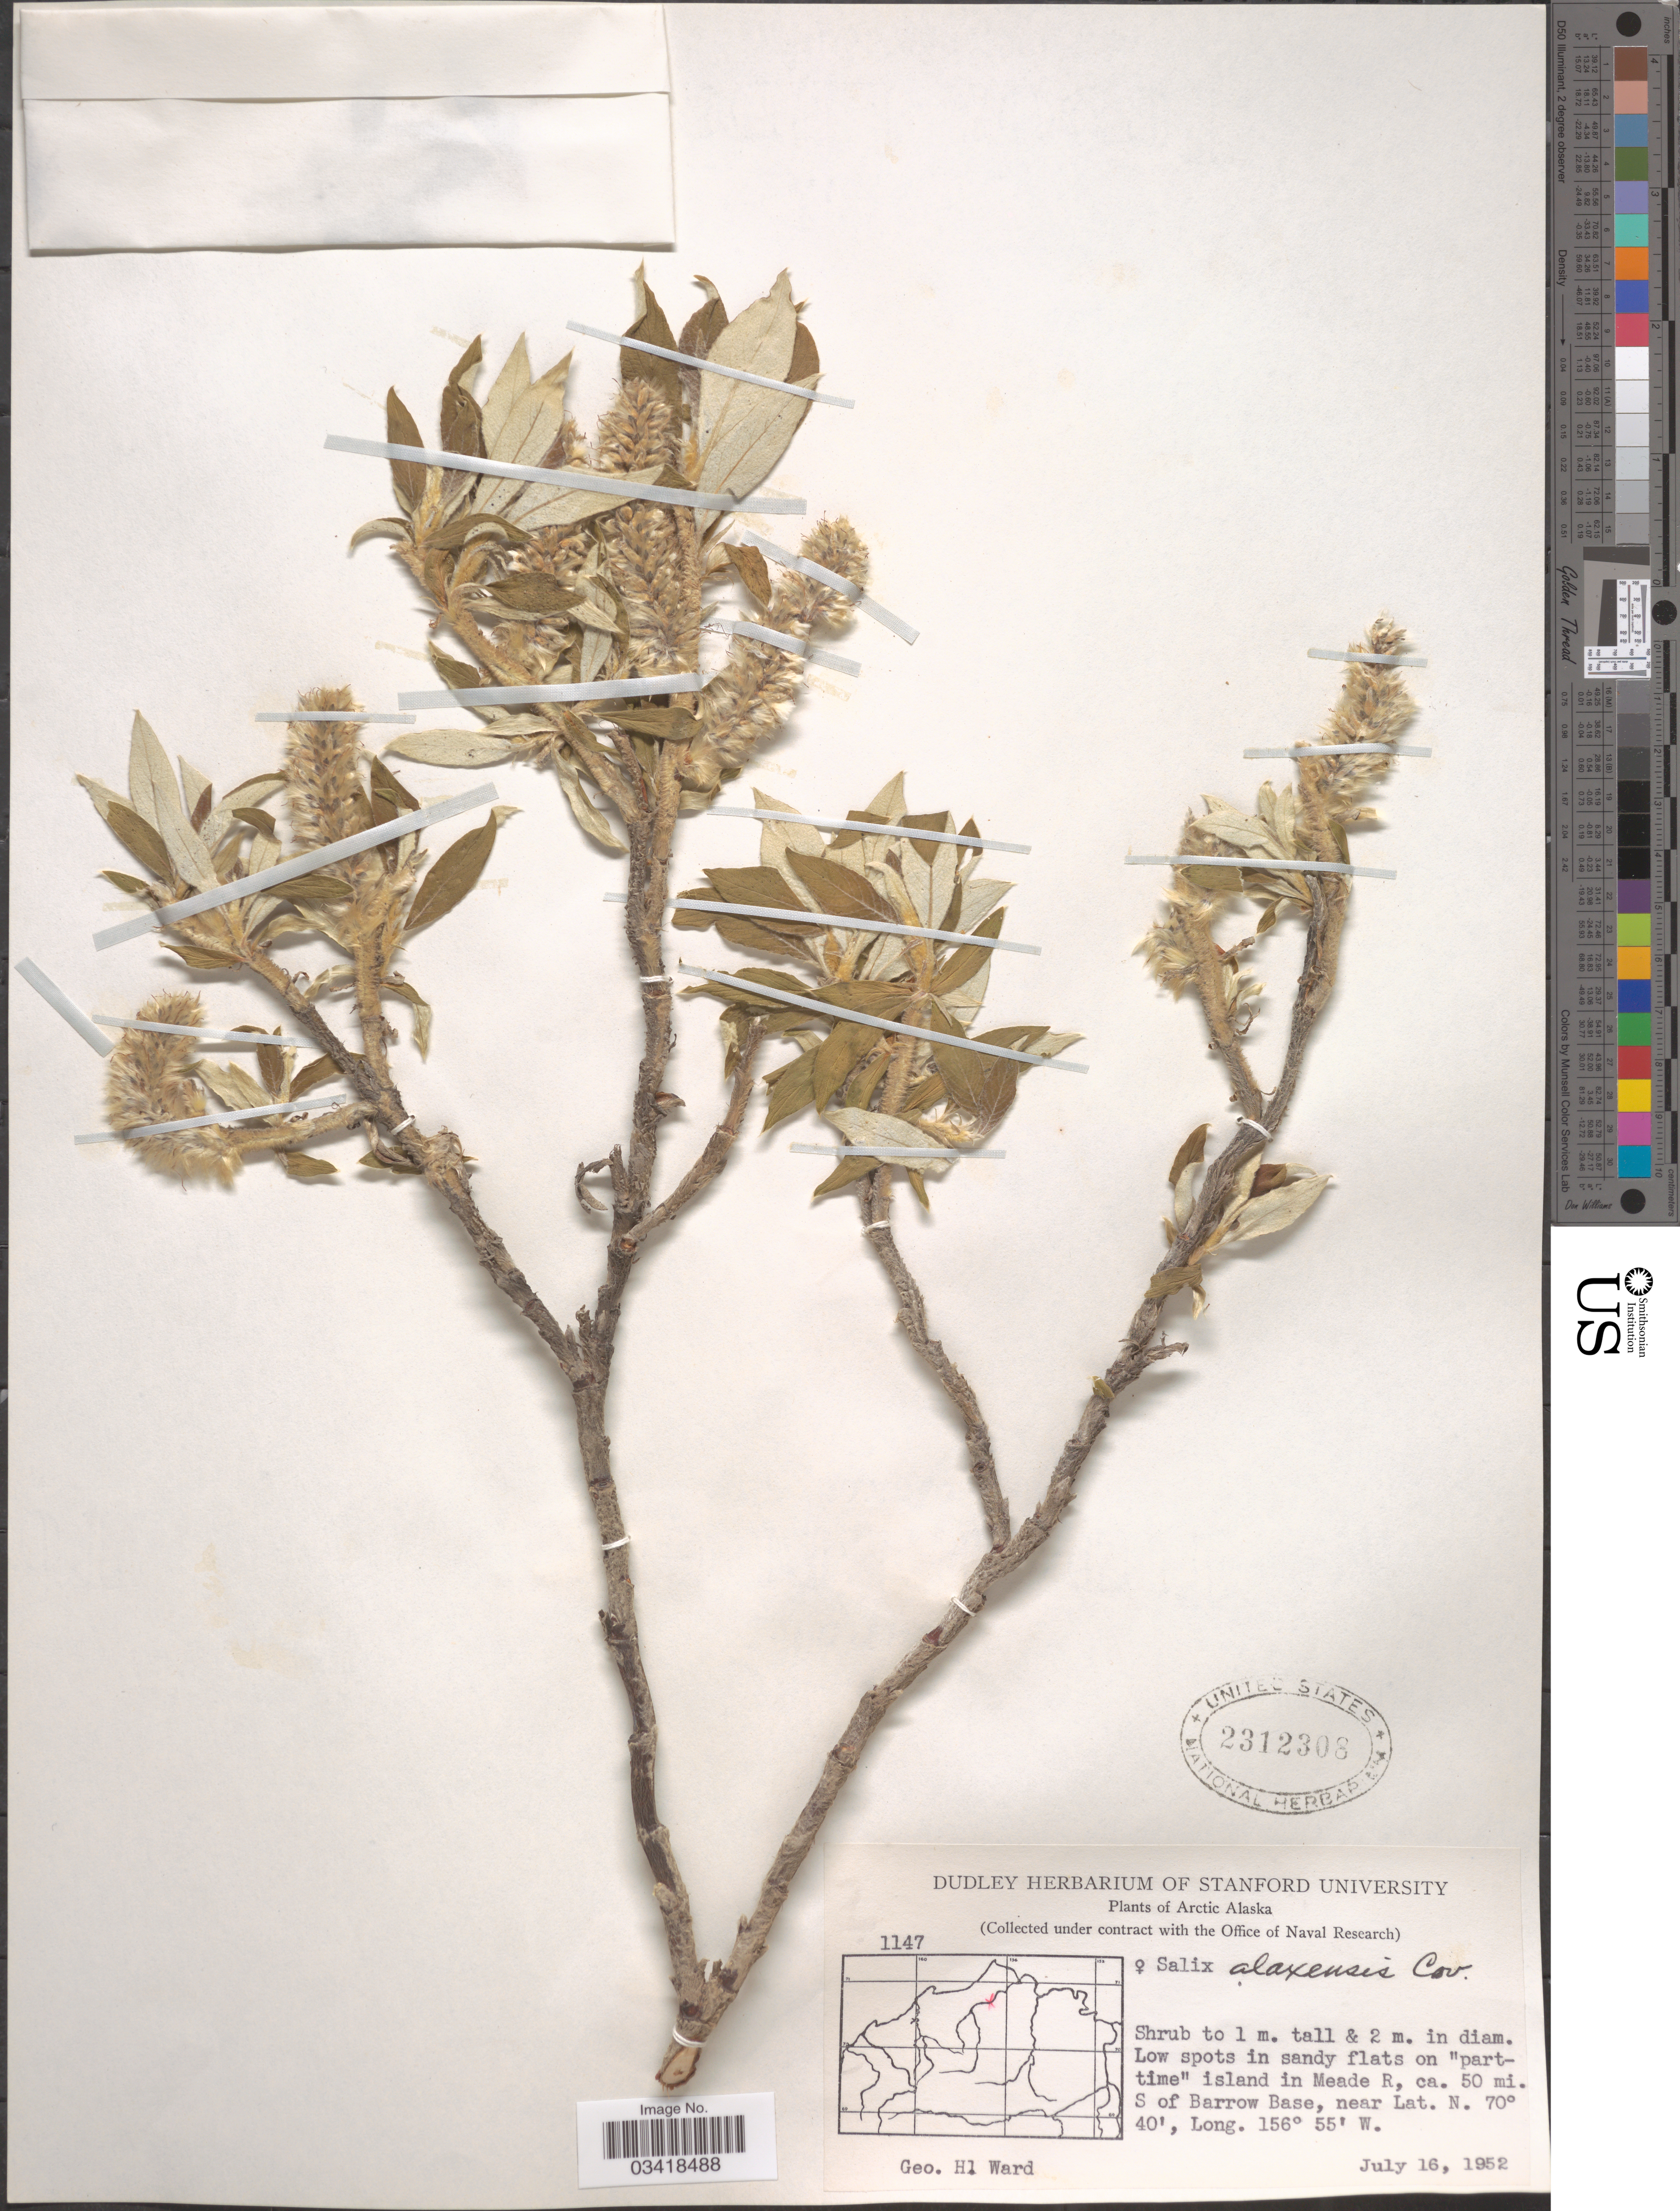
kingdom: Plantae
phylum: Tracheophyta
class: Magnoliopsida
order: Malpighiales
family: Salicaceae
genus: Salix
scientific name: Salix alaxensis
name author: (Andersson) Coville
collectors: G. H. Ward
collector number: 1147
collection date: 1952-07-16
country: United States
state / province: Alaska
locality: Arctic Alaska. Low spots in sandy flats on "parttime" island in Meade R, ca. 50 mi. S of Barrow Base.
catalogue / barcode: US 2312308